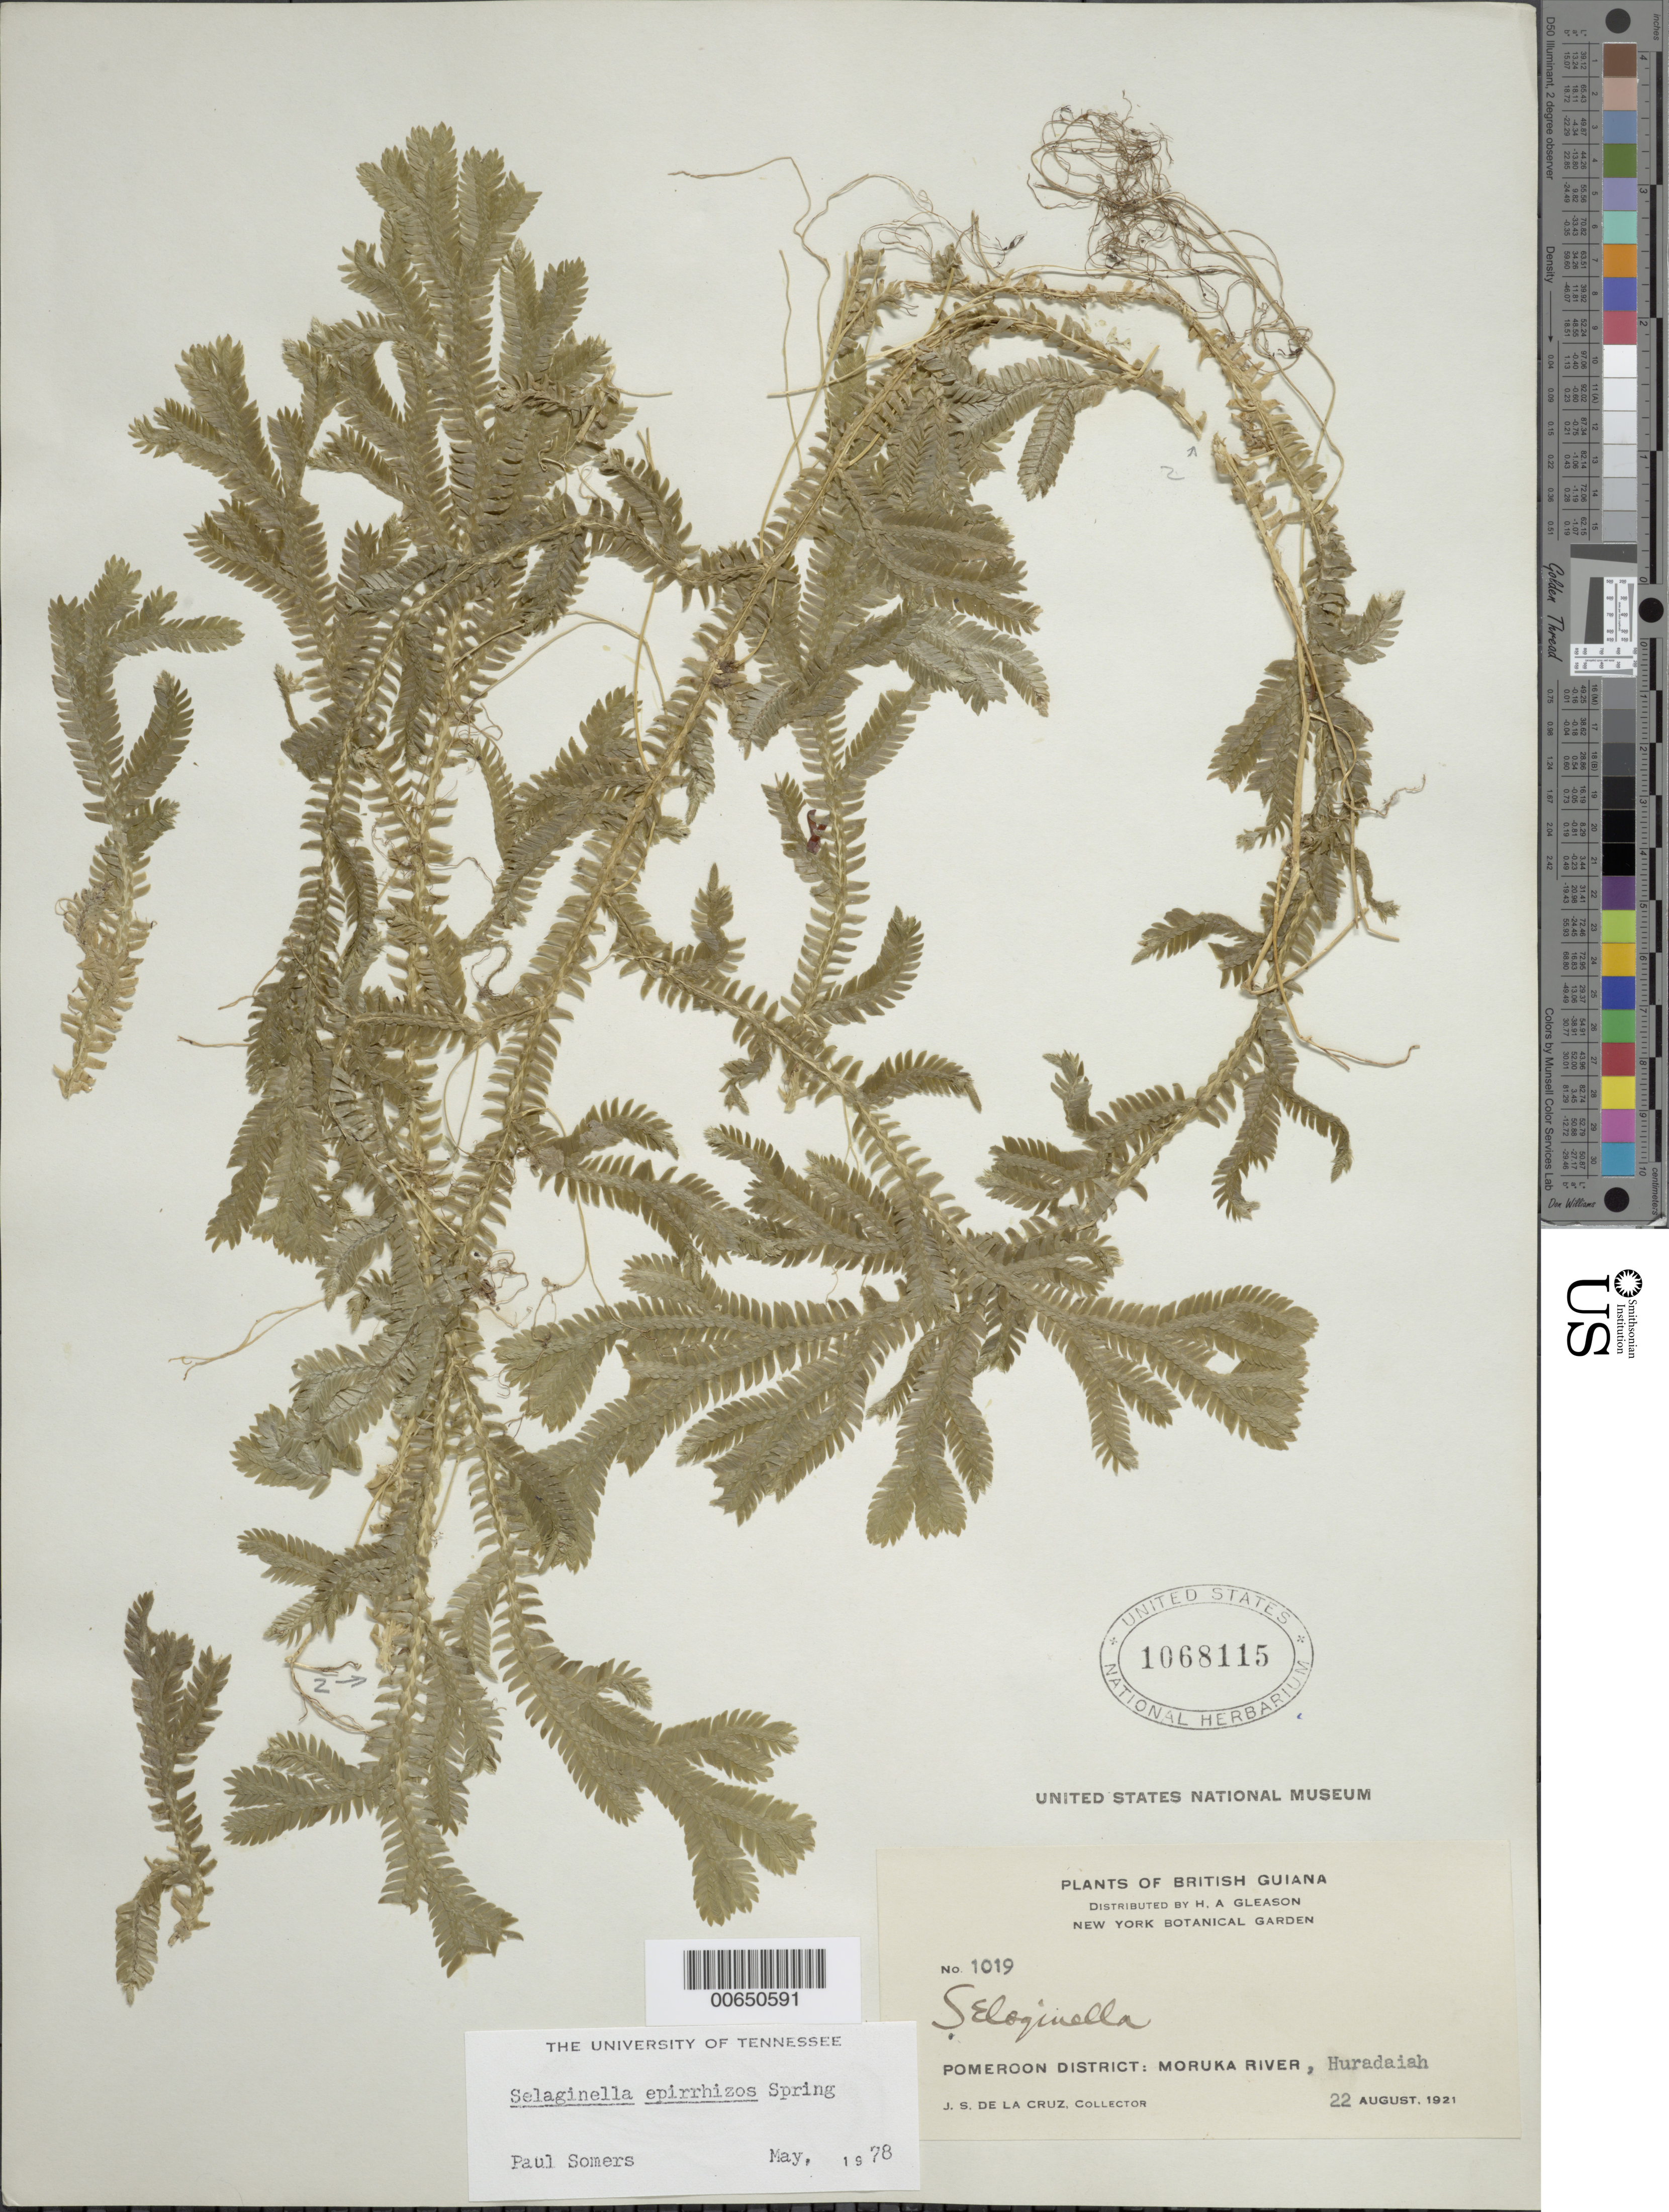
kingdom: Plantae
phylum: Tracheophyta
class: Lycopodiopsida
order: Selaginellales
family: Selaginellaceae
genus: Selaginella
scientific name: Selaginella epirrhizos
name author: Spring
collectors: J. S. de la Cruz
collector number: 1019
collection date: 1921-08-22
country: Guyana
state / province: Pomeroon-Supenaam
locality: British Guiana. Pomeroon District; Moruka River, Huradaish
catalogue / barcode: US 1068115